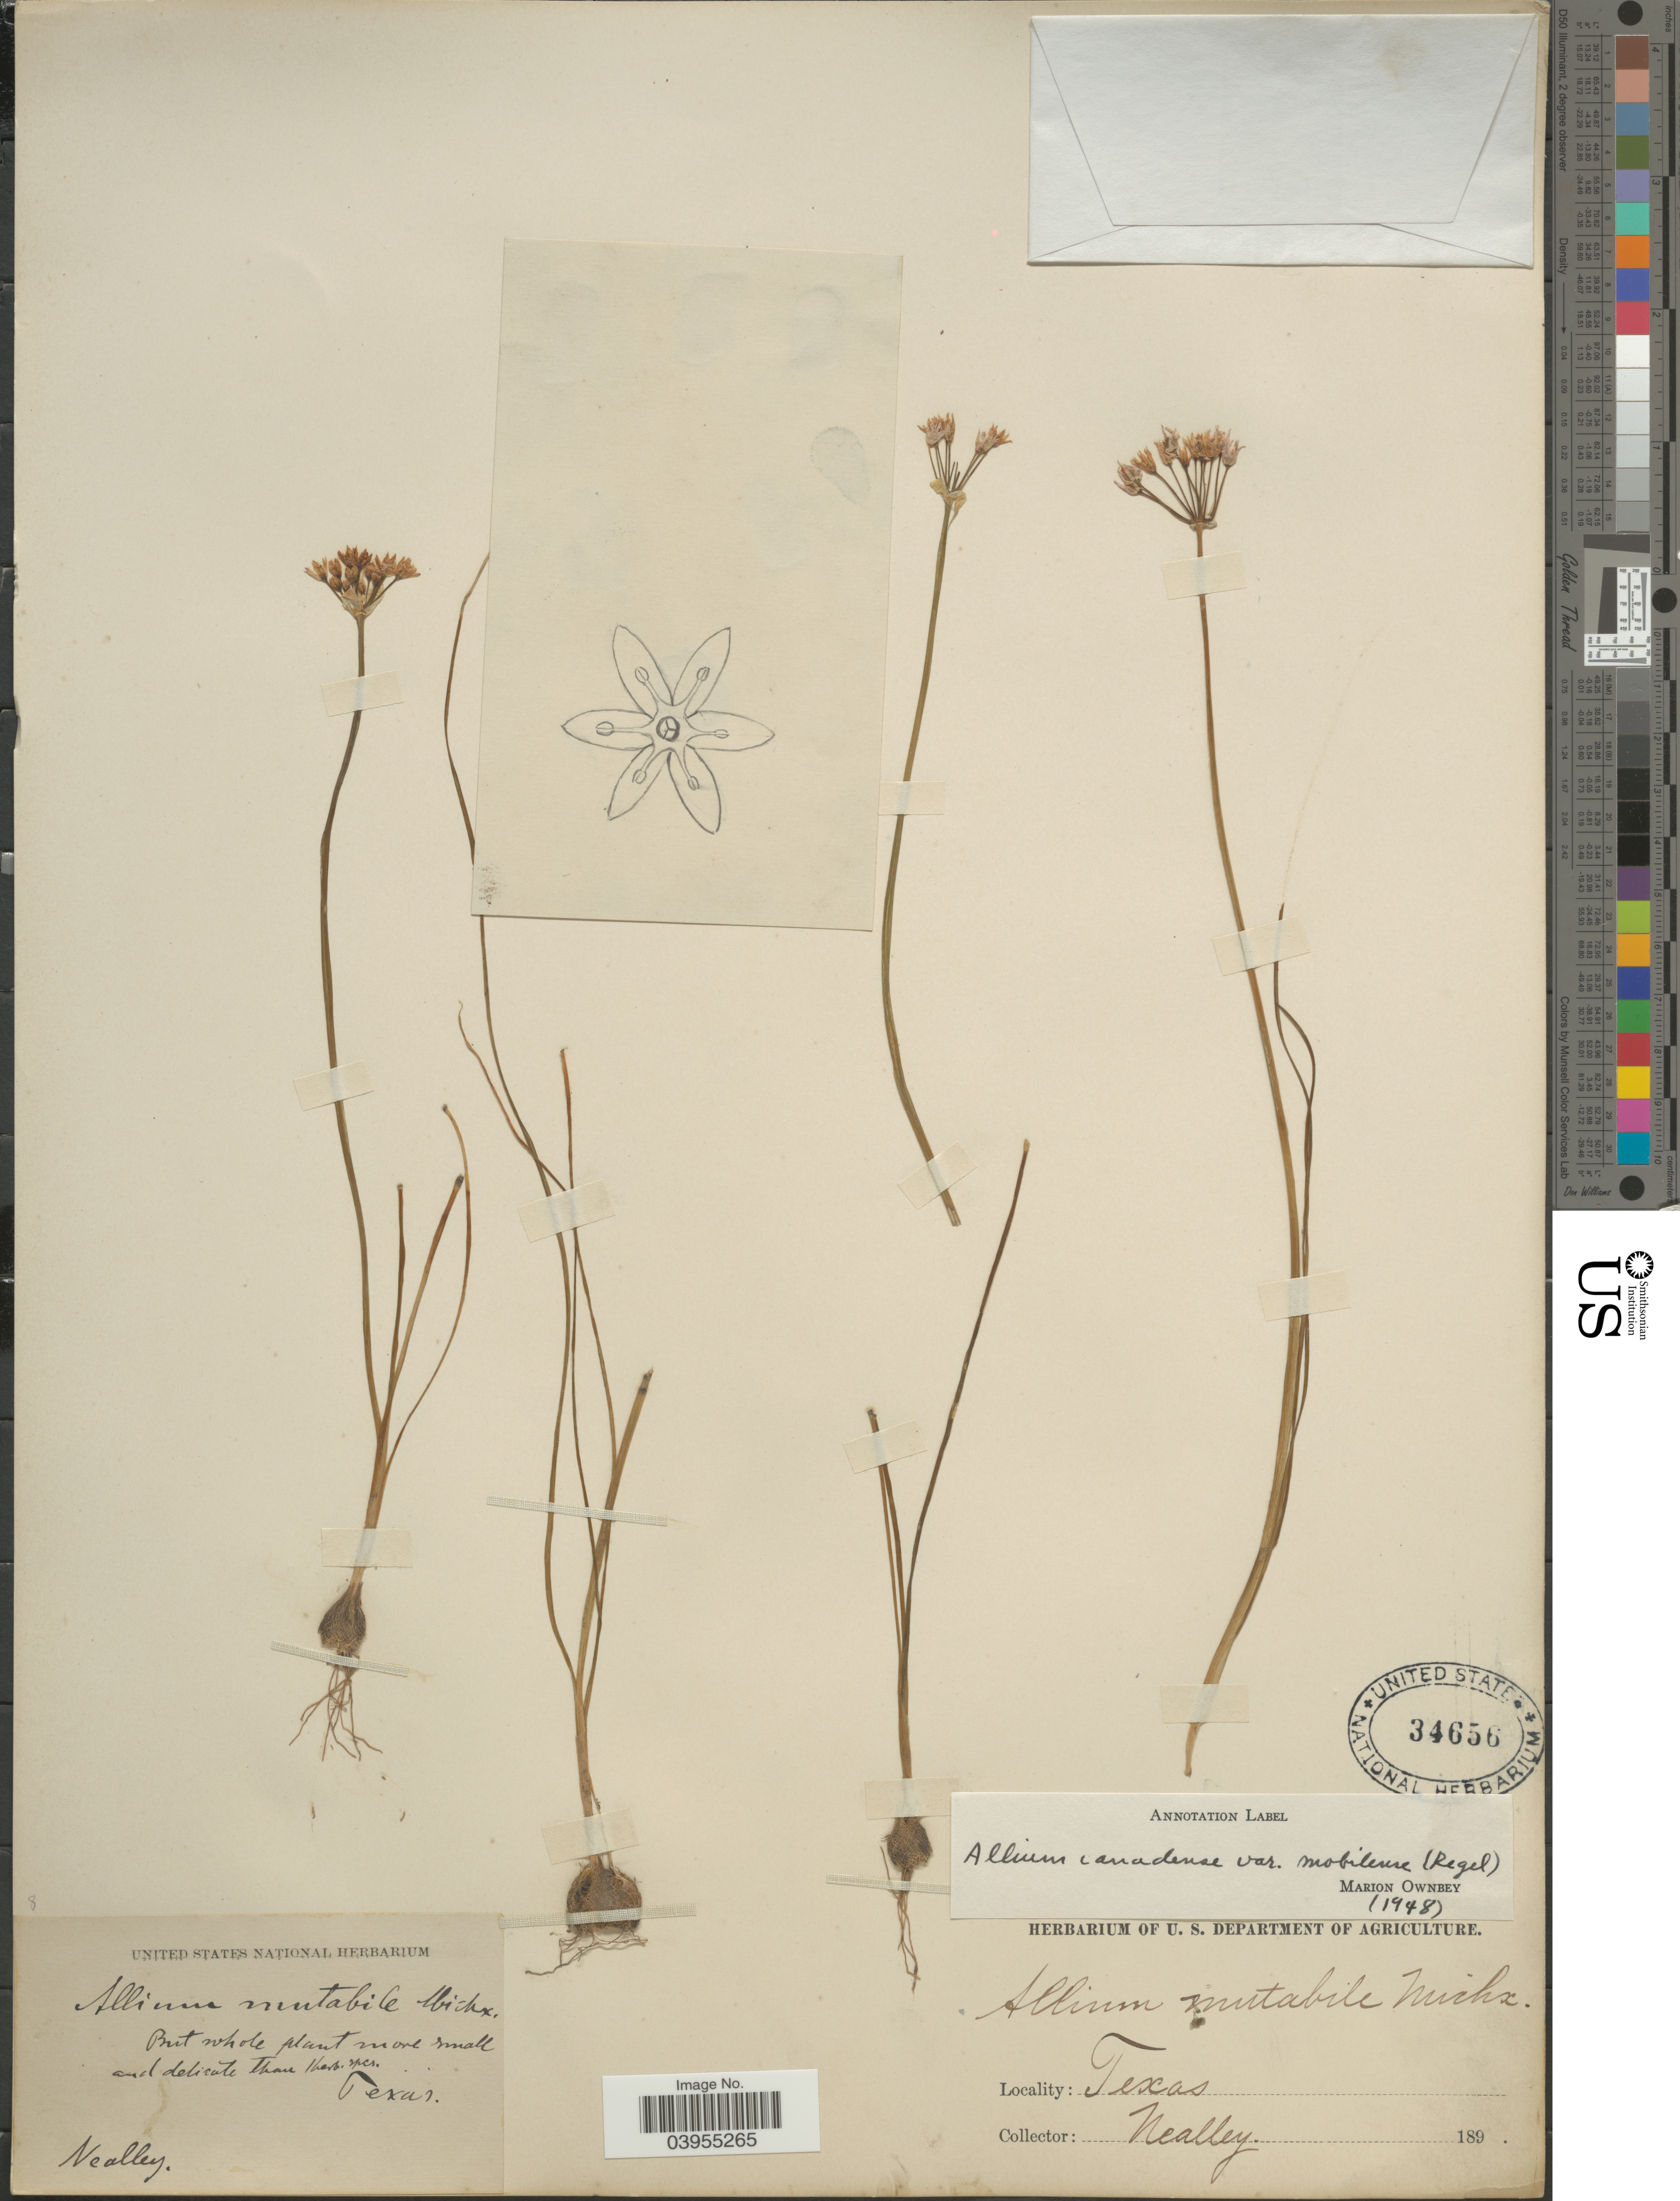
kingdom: Plantae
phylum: Tracheophyta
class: Liliopsida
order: Asparagales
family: Amaryllidaceae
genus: Allium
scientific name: Allium canadense var. mobilense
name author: (Regel) Traub & Ownbey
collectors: Nealley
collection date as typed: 189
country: United States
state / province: Texas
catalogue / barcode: US 34656